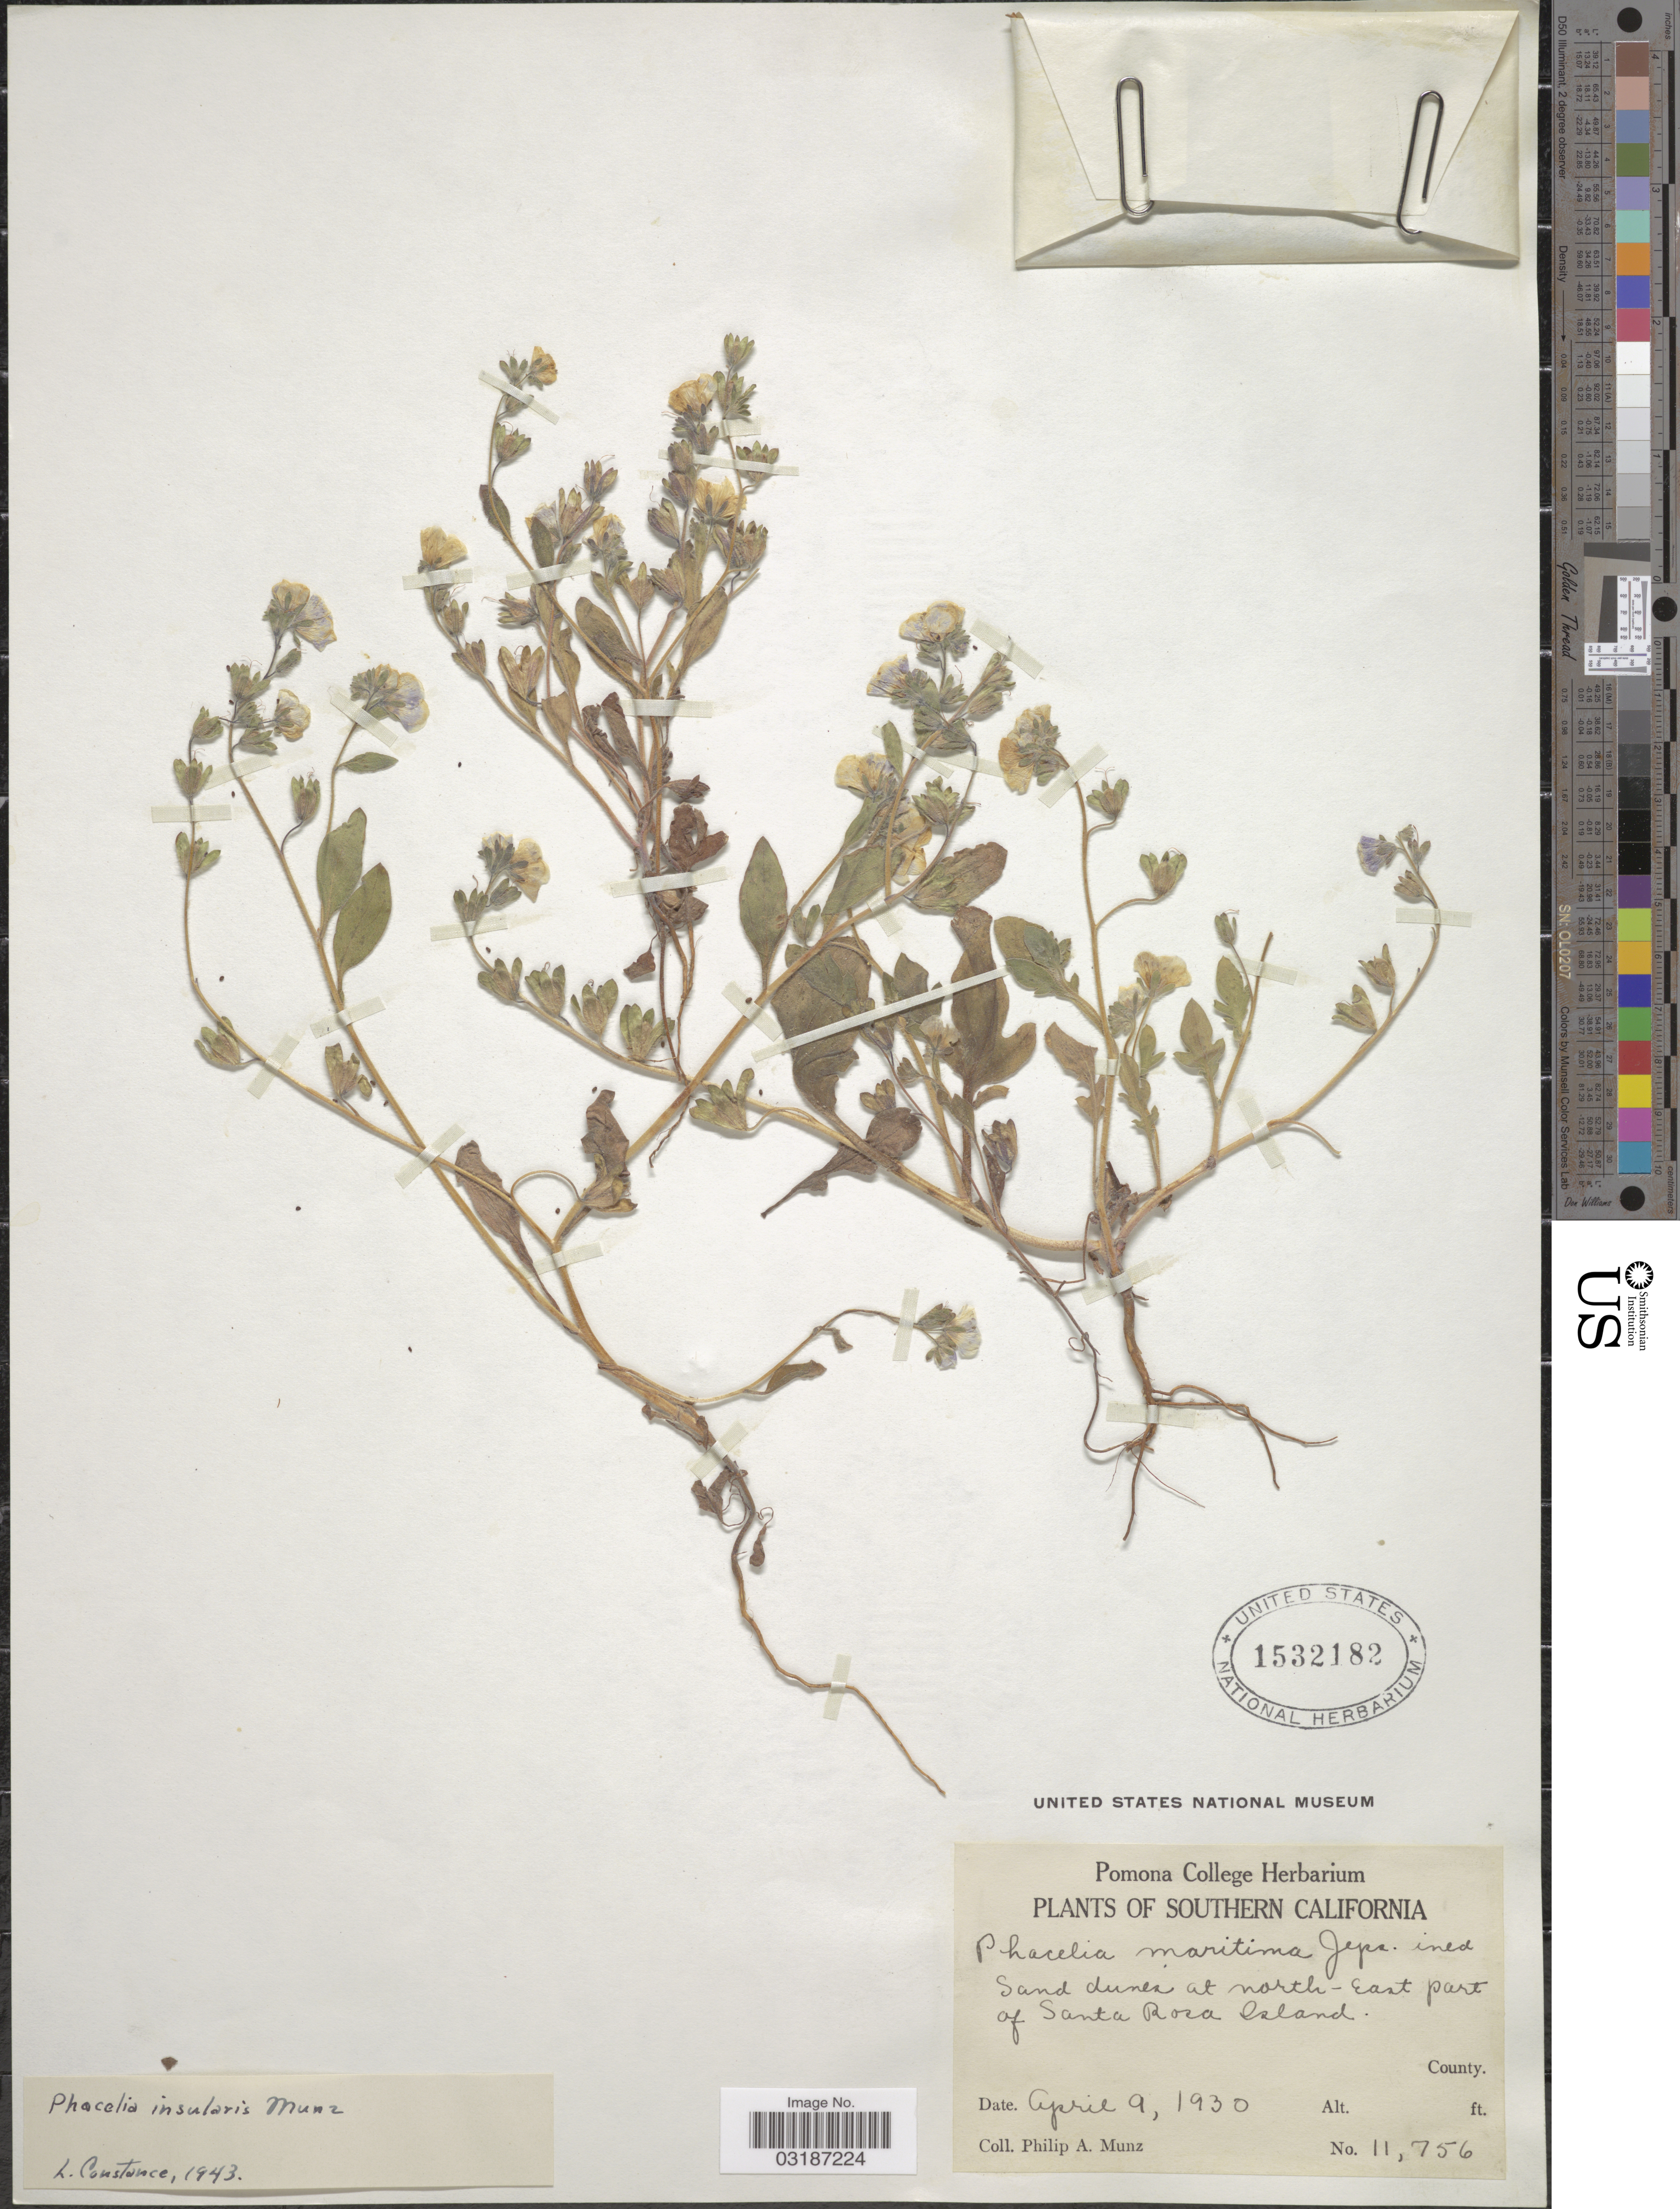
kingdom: Plantae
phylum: Tracheophyta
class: Magnoliopsida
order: Boraginales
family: Hydrophyllaceae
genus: Phacelia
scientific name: Phacelia insularis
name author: Munz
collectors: P. A. Munz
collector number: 11756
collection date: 1930-04-09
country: United States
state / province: California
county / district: Santa Barbara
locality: Southern California. At North-East part of Santa Rosa Island. County.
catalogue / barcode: US 1532182